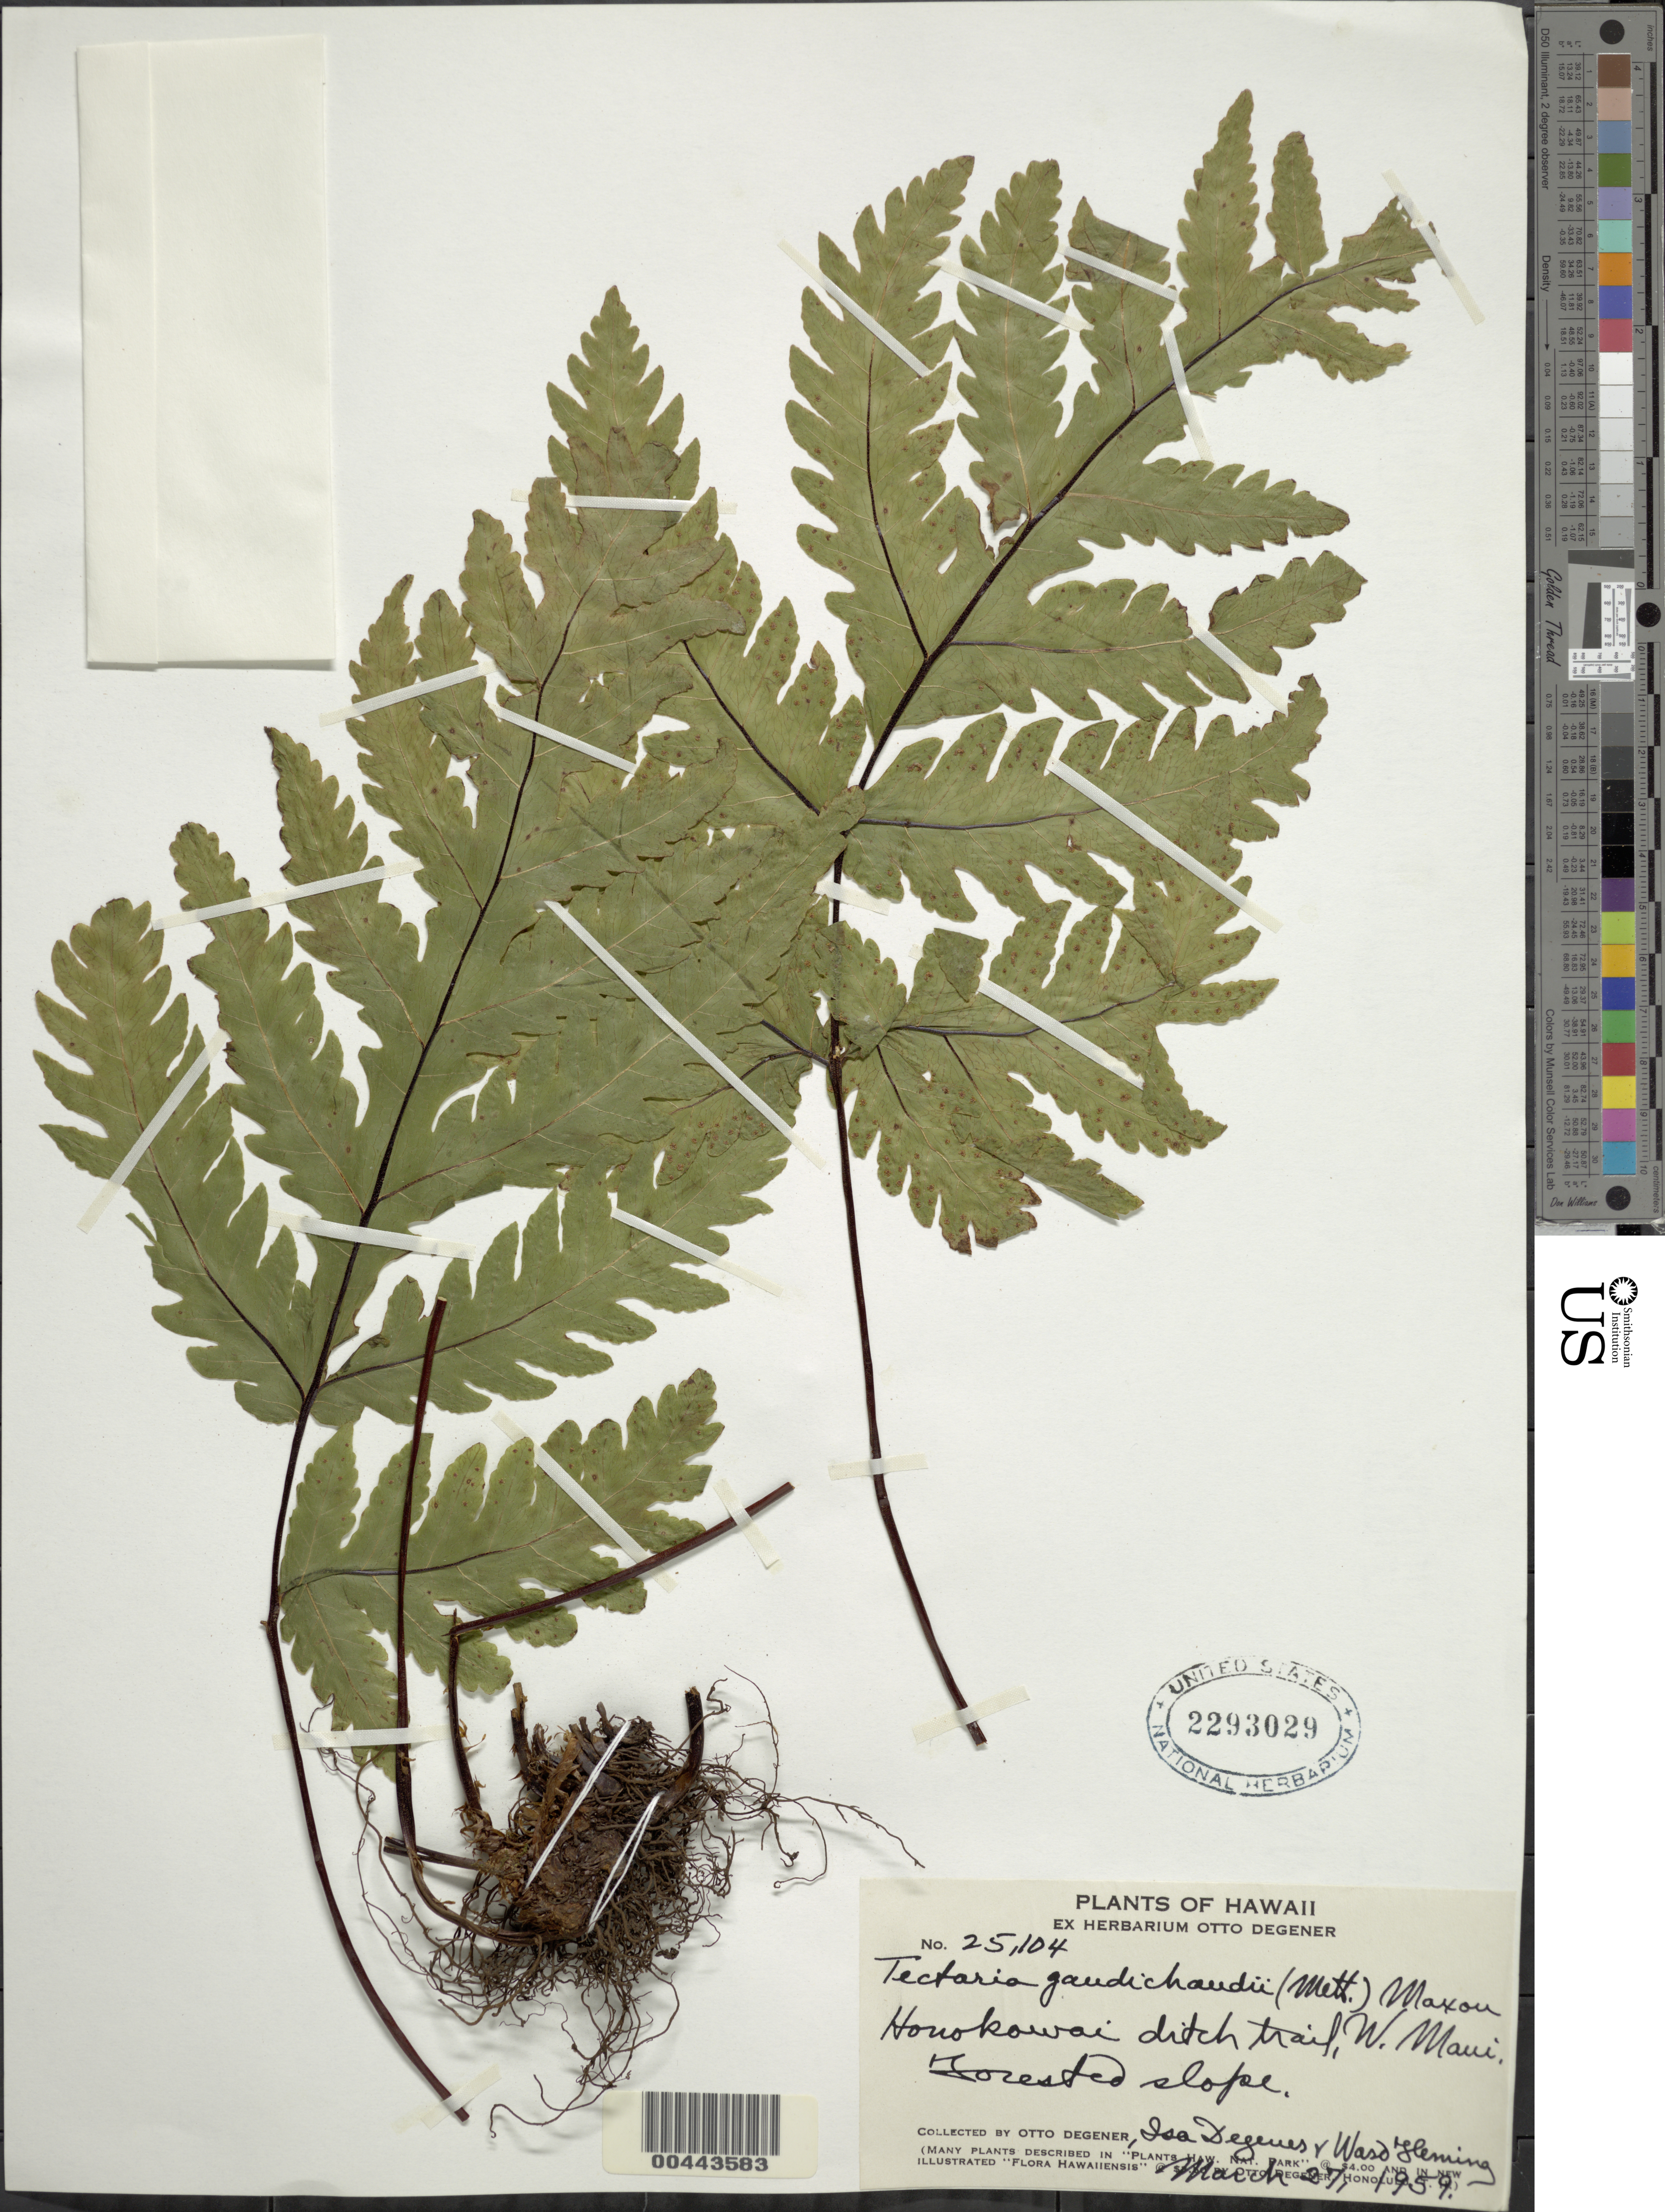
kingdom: Plantae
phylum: Tracheophyta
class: Polypodiopsida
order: Polypodiales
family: Tectariaceae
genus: Tectaria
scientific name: Tectaria gaudichaudii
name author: (Mett.) Maxon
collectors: O. Degener, I. Degener & W. Fleming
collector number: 25104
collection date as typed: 27 Mar 1959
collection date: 1959-03-27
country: United States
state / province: Hawaii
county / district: Maui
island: Maui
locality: Honokawai ditch trail, W Maui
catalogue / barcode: US 2293029